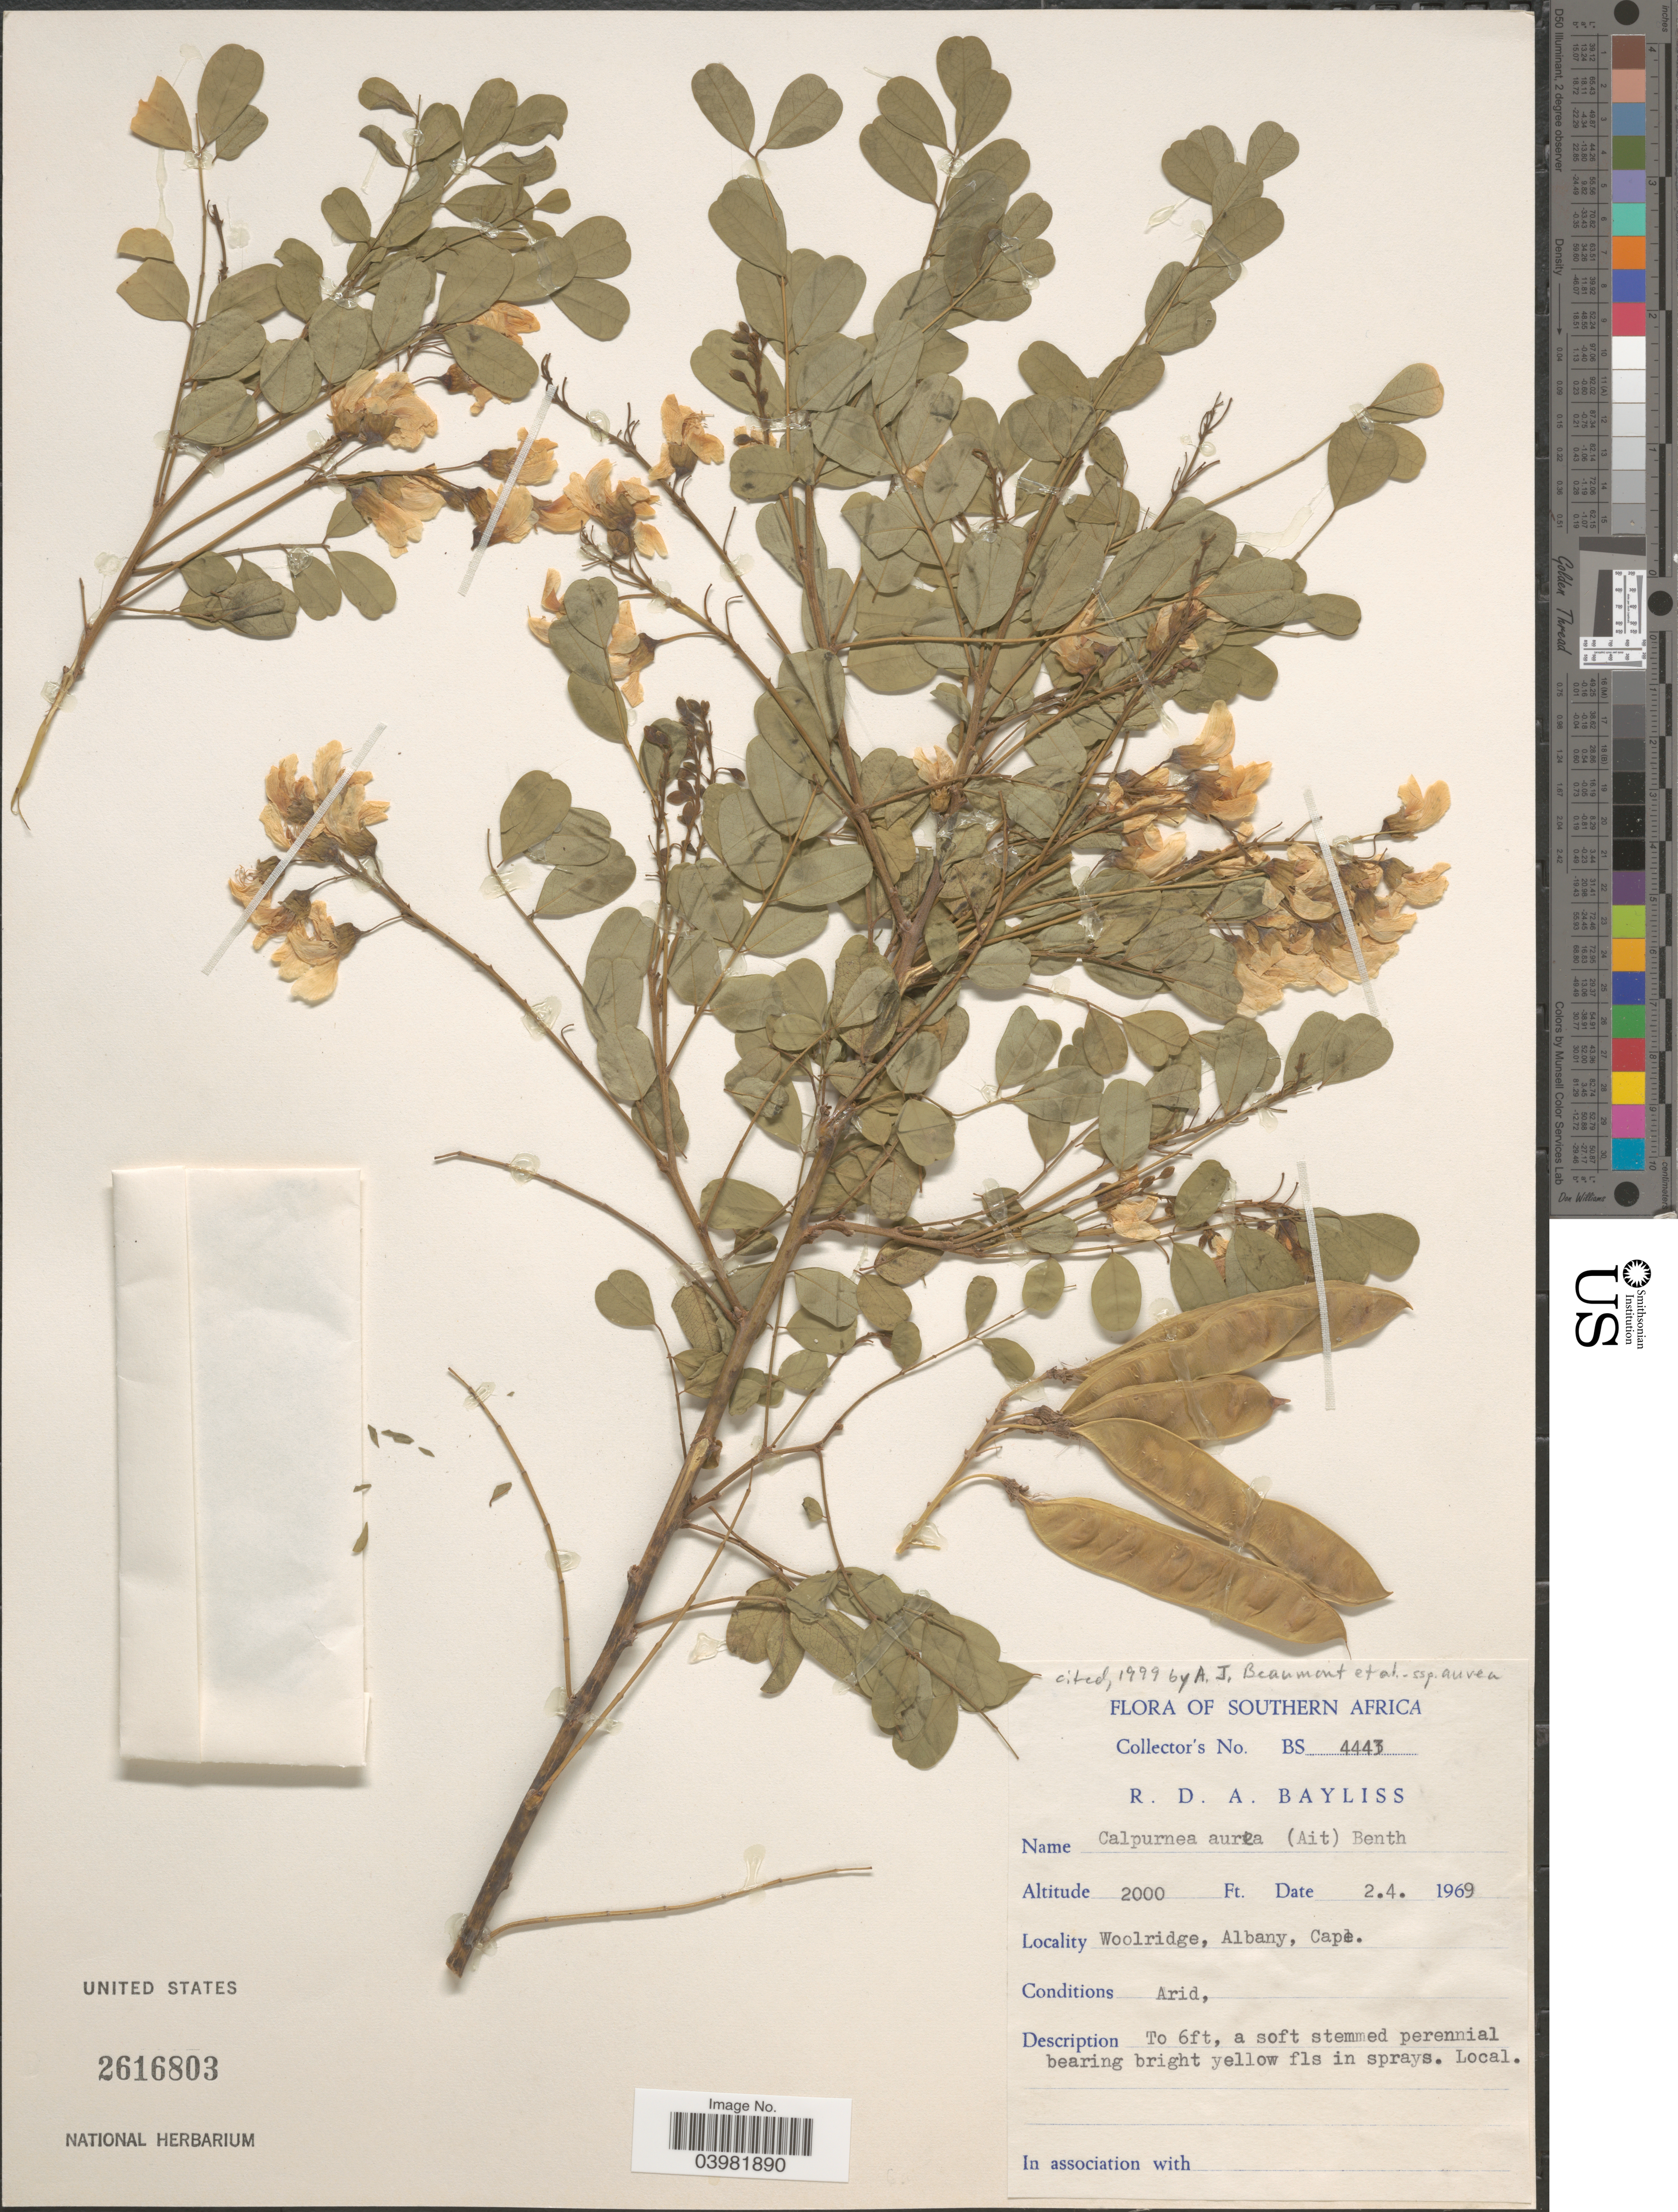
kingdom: Plantae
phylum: Tracheophyta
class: Magnoliopsida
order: Fabales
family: Fabaceae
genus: Calpurnia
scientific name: Calpurnia aurea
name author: (Aiton) Benth.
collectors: R. Bayliss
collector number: BS 4443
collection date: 1969-04-02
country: South Africa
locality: Southern Cape. Woolridge, Albany, Cape.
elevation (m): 610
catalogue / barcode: US 2616803